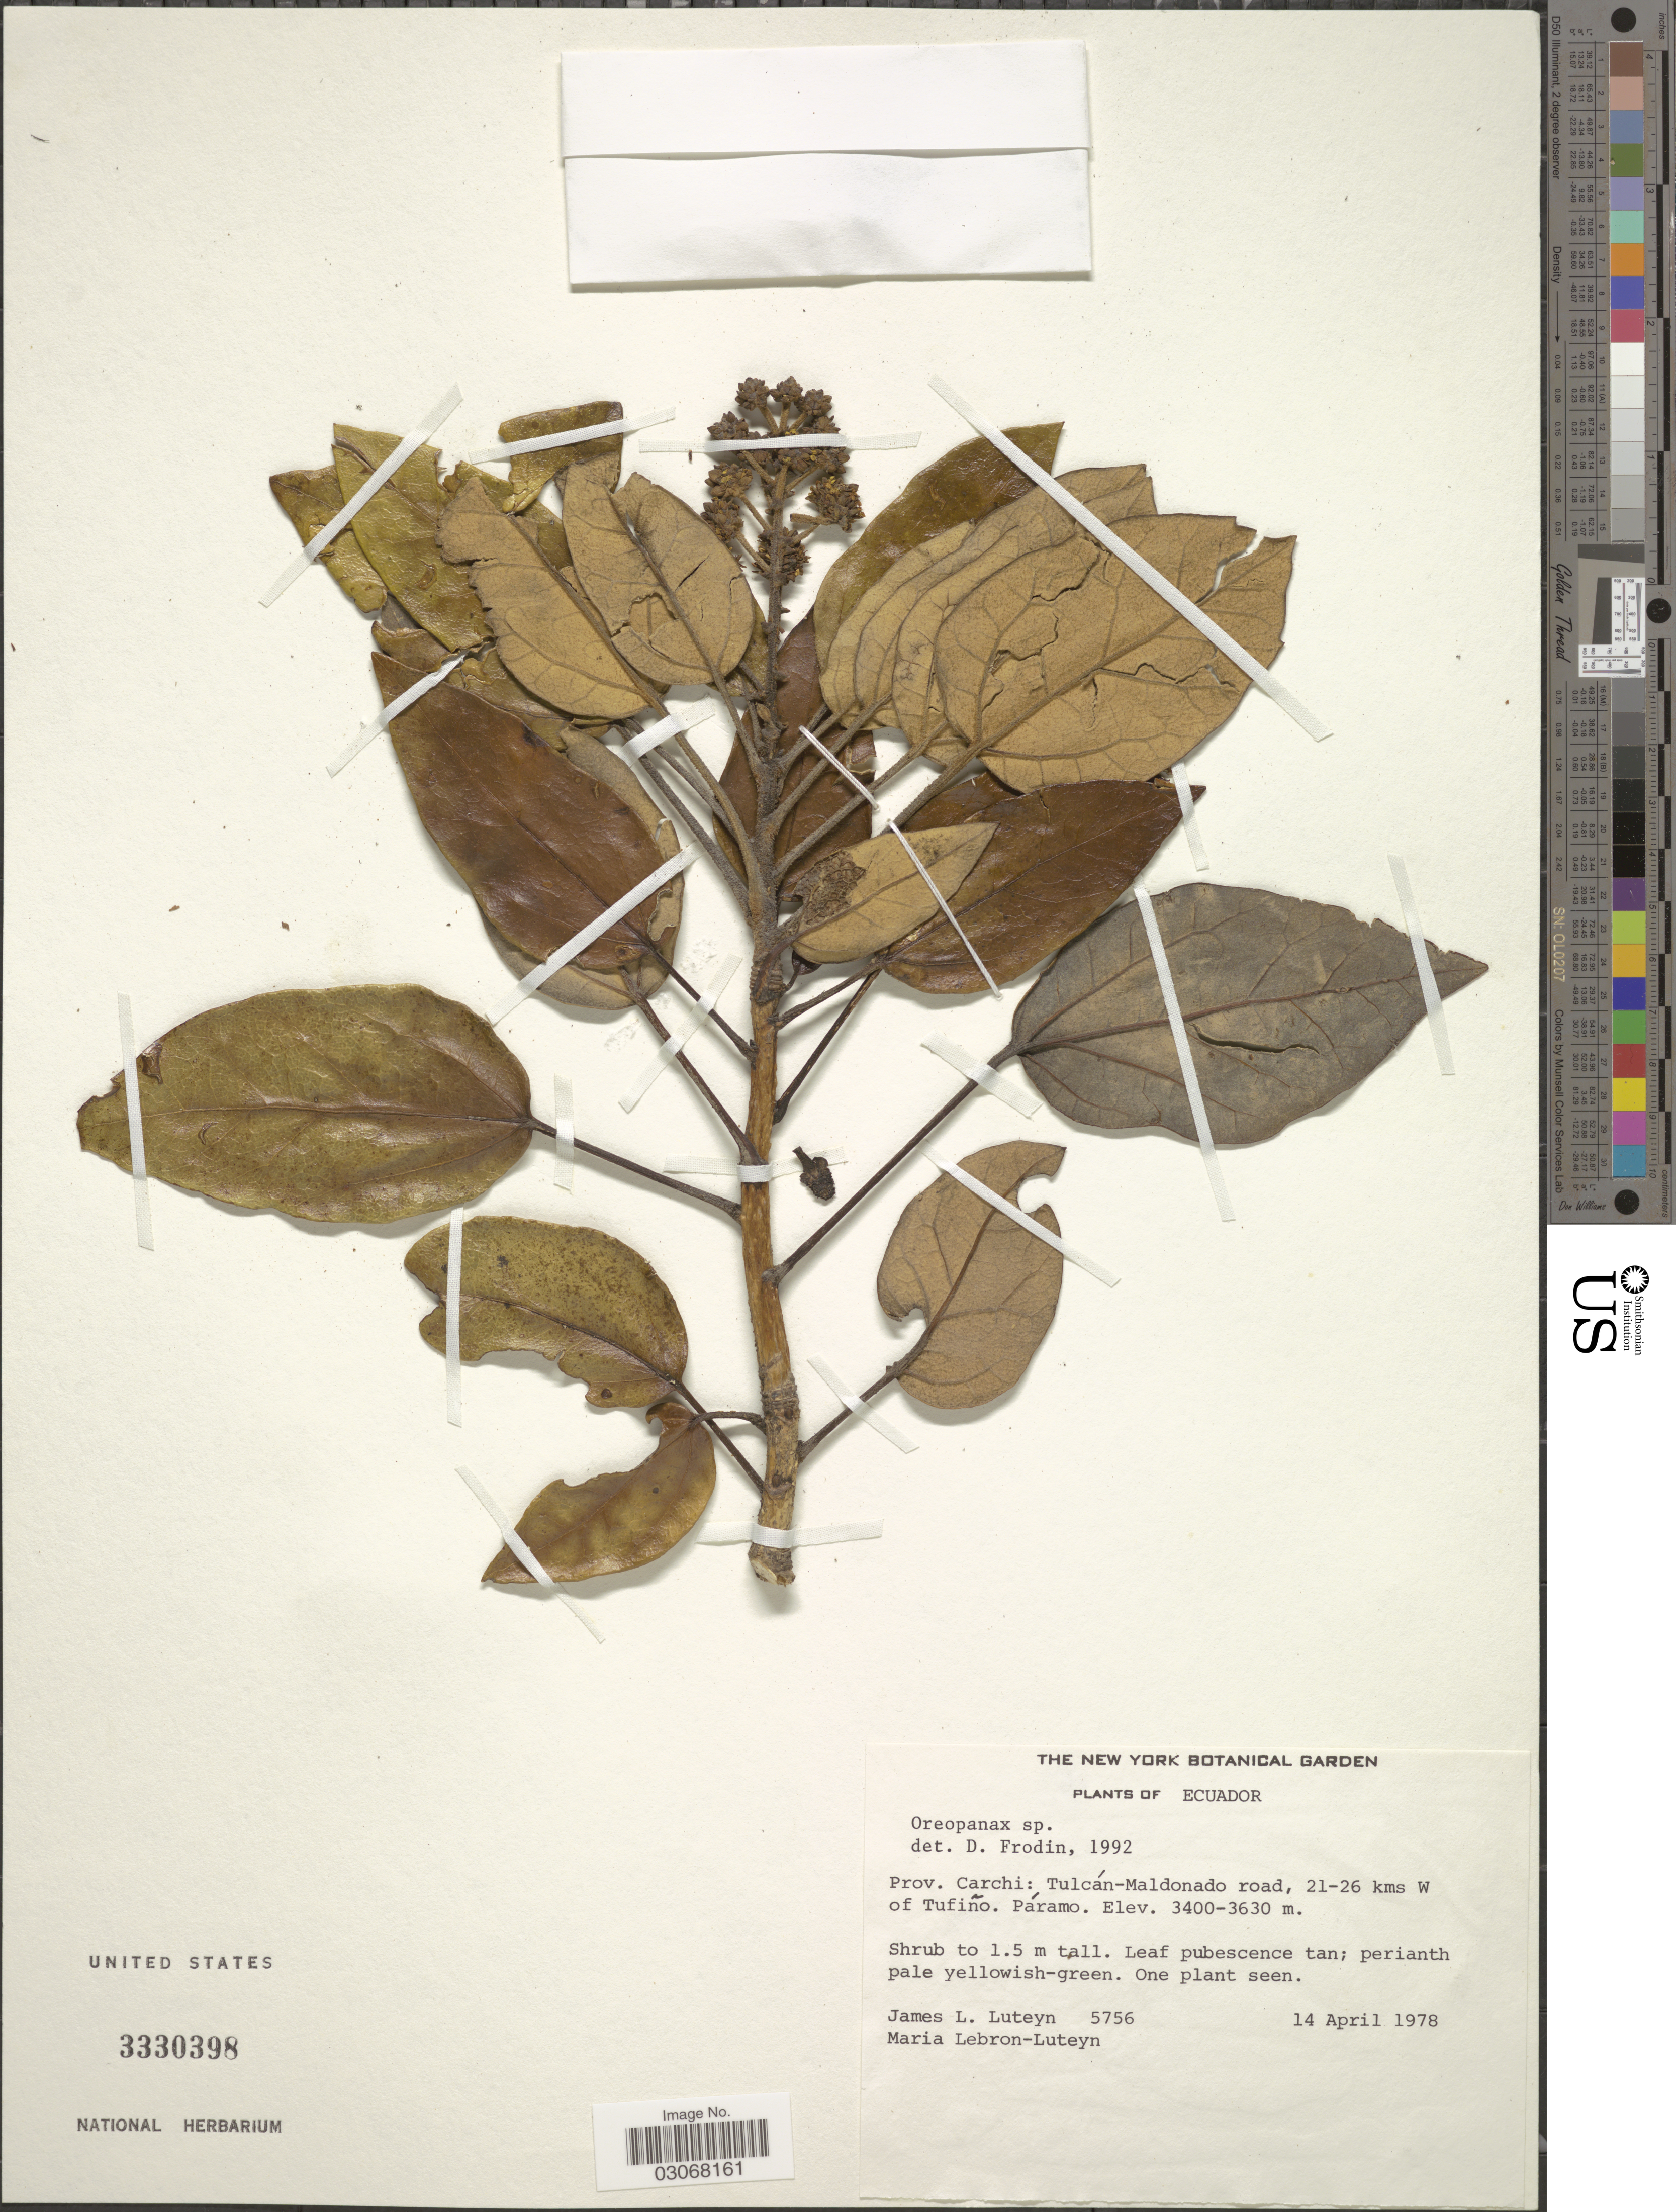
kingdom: Plantae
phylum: Tracheophyta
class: Magnoliopsida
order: Apiales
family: Araliaceae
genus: Oreopanax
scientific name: Oreopanax sp.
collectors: J. L. Luteyn & M. L. Lebrón-Luteyn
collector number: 5756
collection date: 1978-04-14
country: Ecuador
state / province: Carchi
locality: Prov. Carchi: Tulcán-Maldonado road, 21-26 kms W of Tufiño. Páramo.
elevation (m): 3400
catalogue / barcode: US 3330398